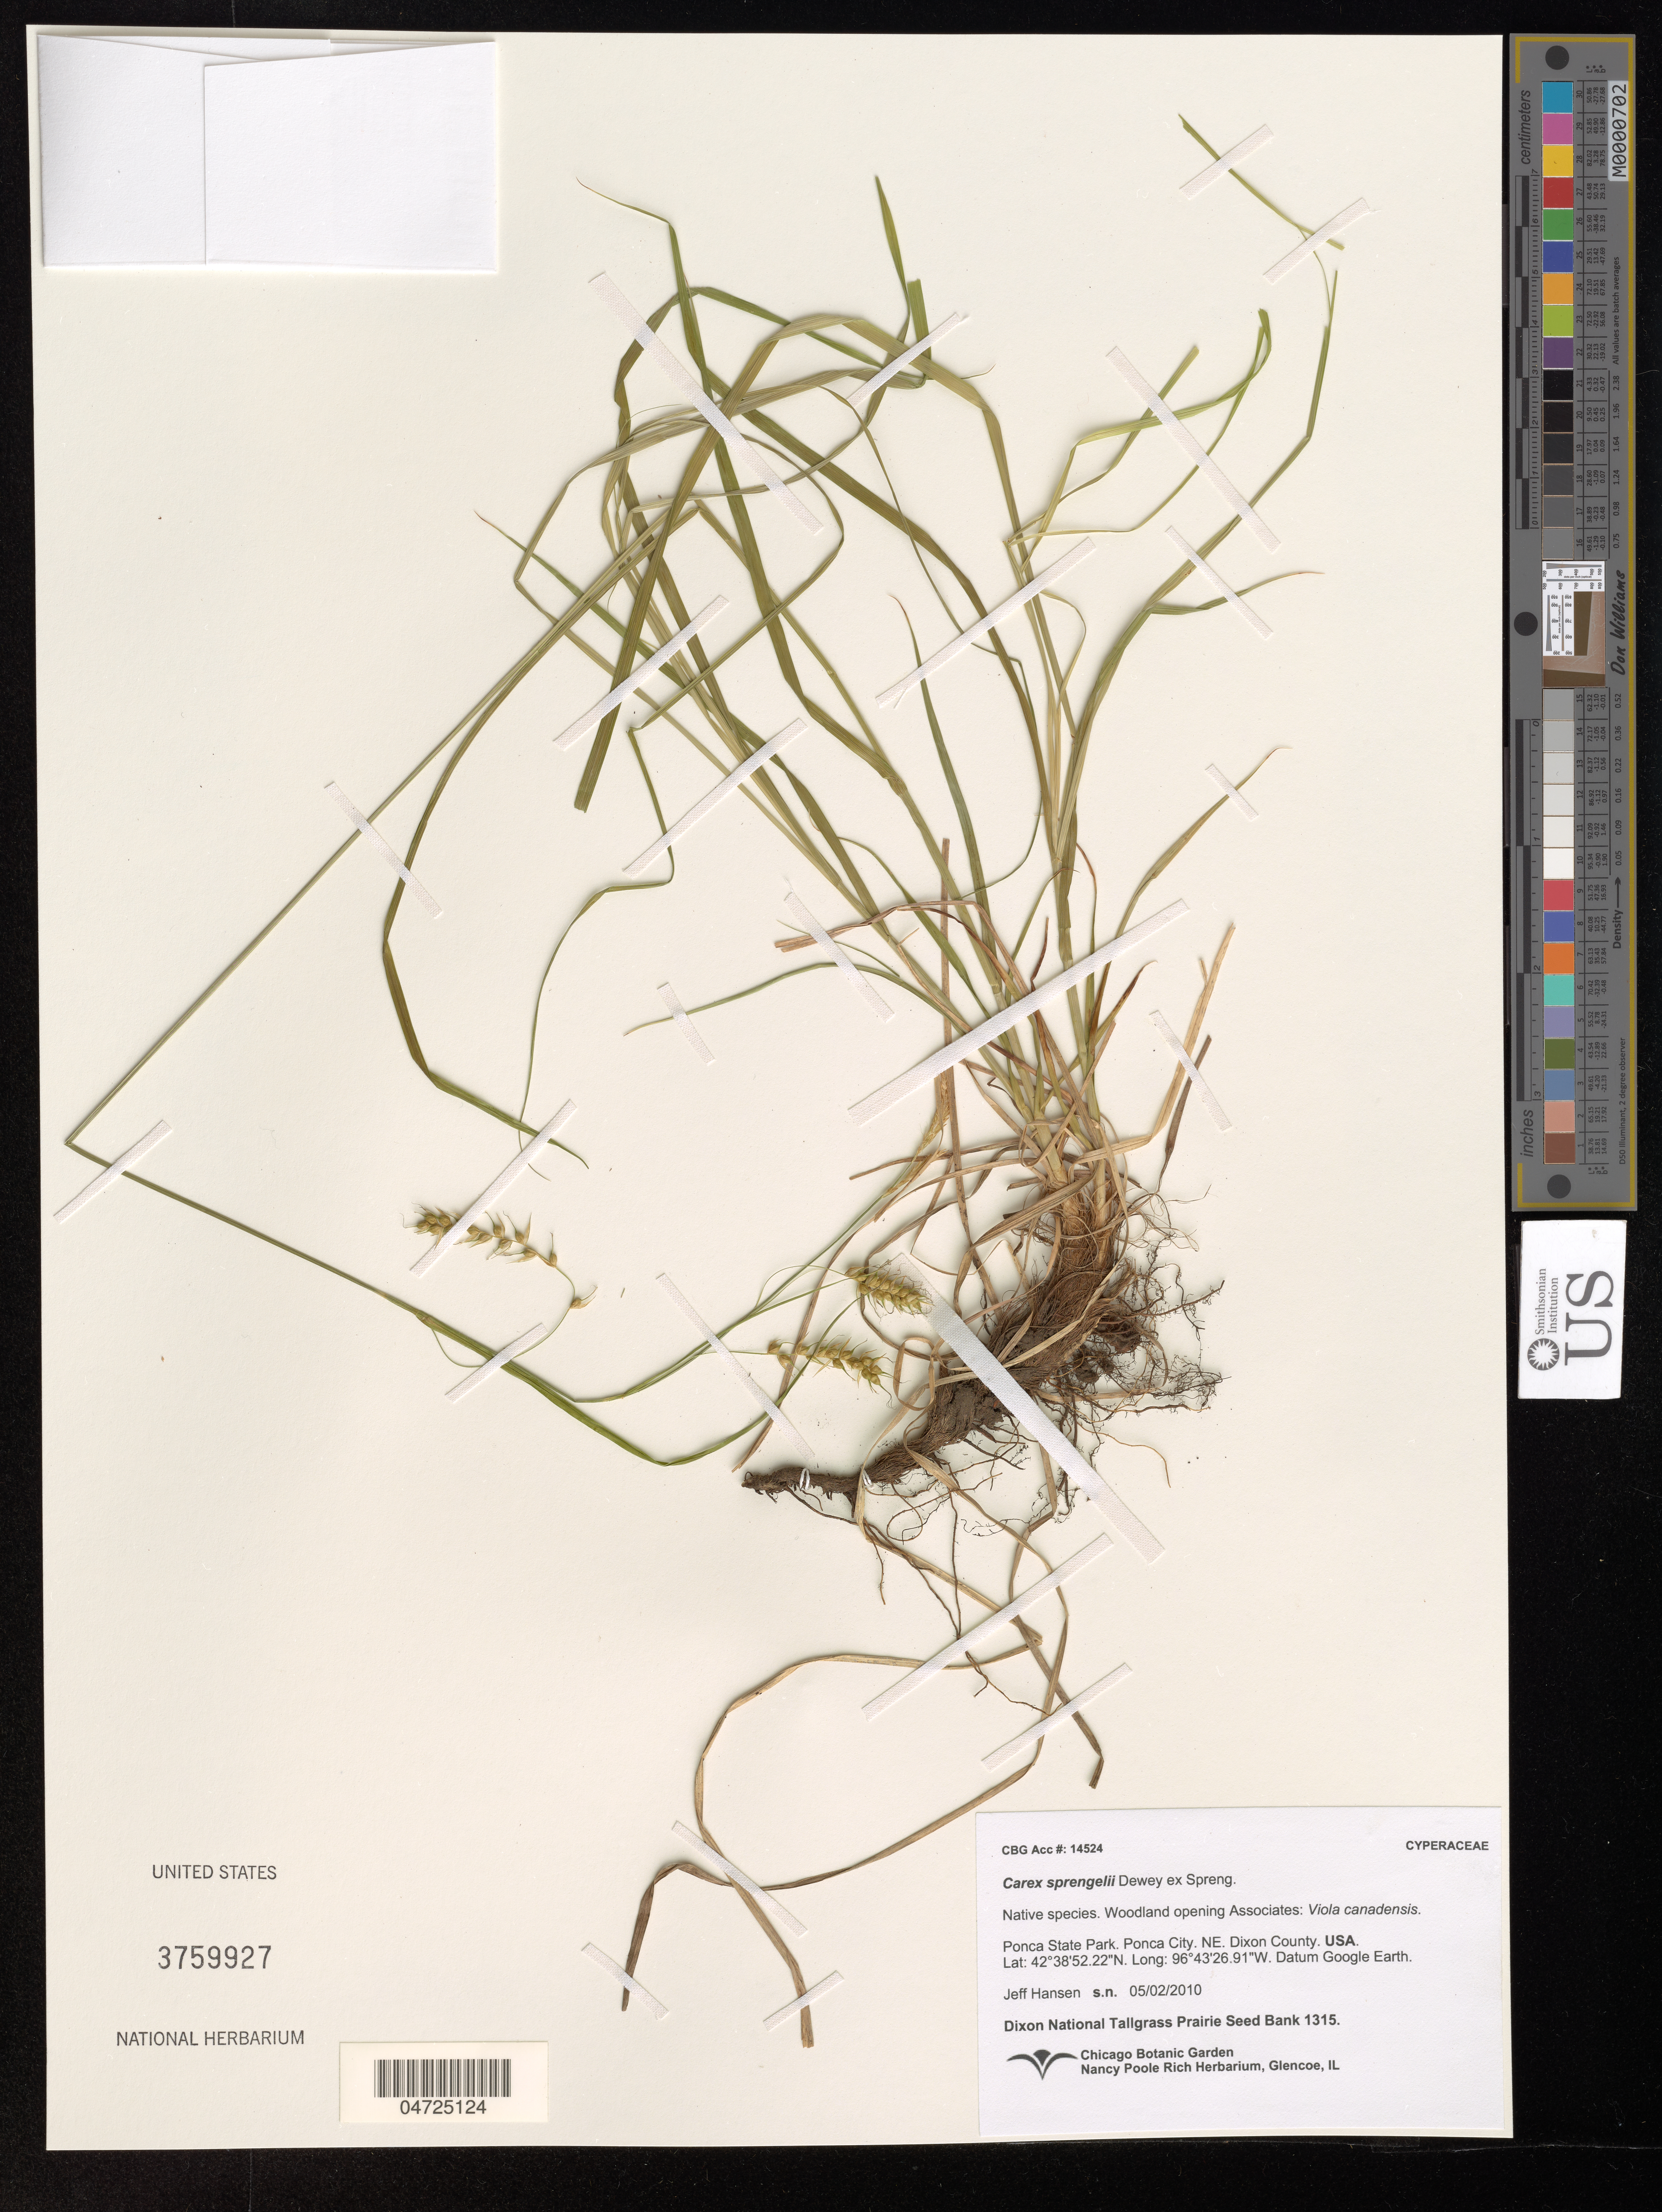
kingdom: Plantae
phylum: Tracheophyta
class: Liliopsida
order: Poales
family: Cyperaceae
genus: Carex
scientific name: Carex sprengelii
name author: Dewey ex Spreng.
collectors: J. Hansen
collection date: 2010-05-02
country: United States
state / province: Nebraska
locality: Ponca State Park. Ponca City. Dixon County. Datum Google Earth.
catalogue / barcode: US 3759927